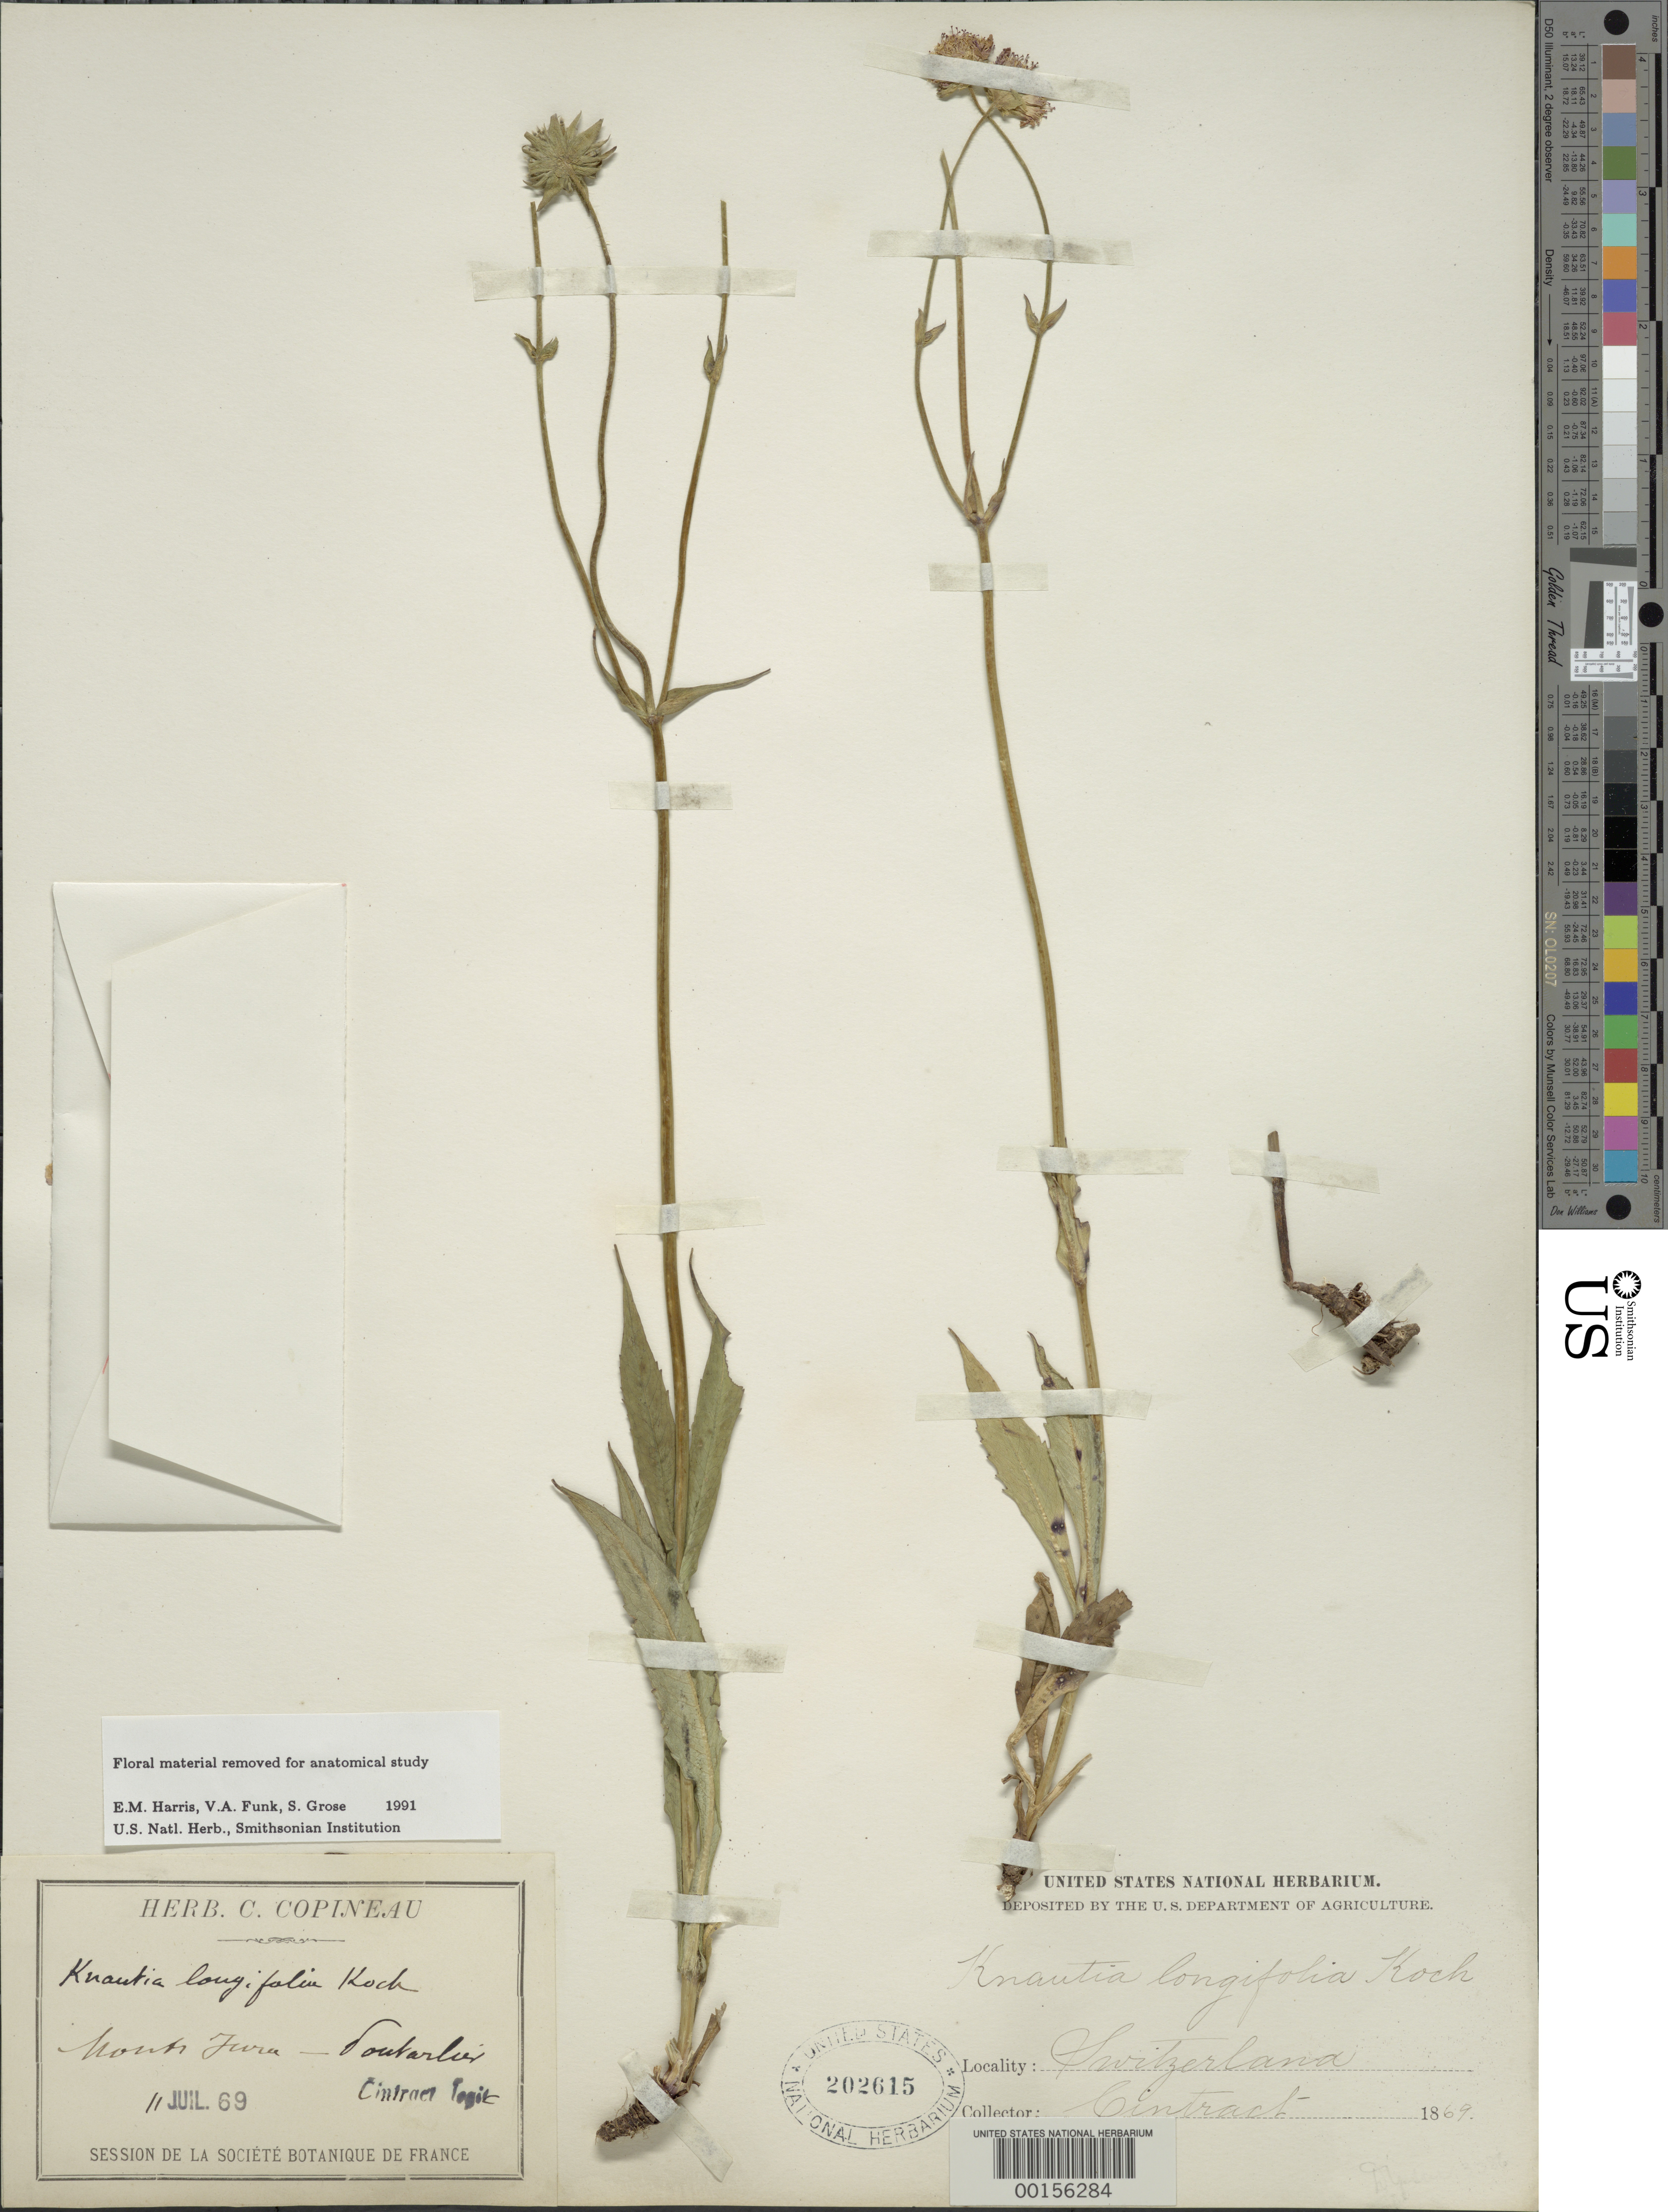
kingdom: Plantae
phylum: Tracheophyta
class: Magnoliopsida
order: Dipsacales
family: Caprifoliaceae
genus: Knautia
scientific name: Knautia longifolia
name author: (Waldst. & Kit.) W.D.J. Koch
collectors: Cintract, --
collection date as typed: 11 Jul 1869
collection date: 1869-07-11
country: Switzerland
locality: Mont Jura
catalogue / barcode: US 202615